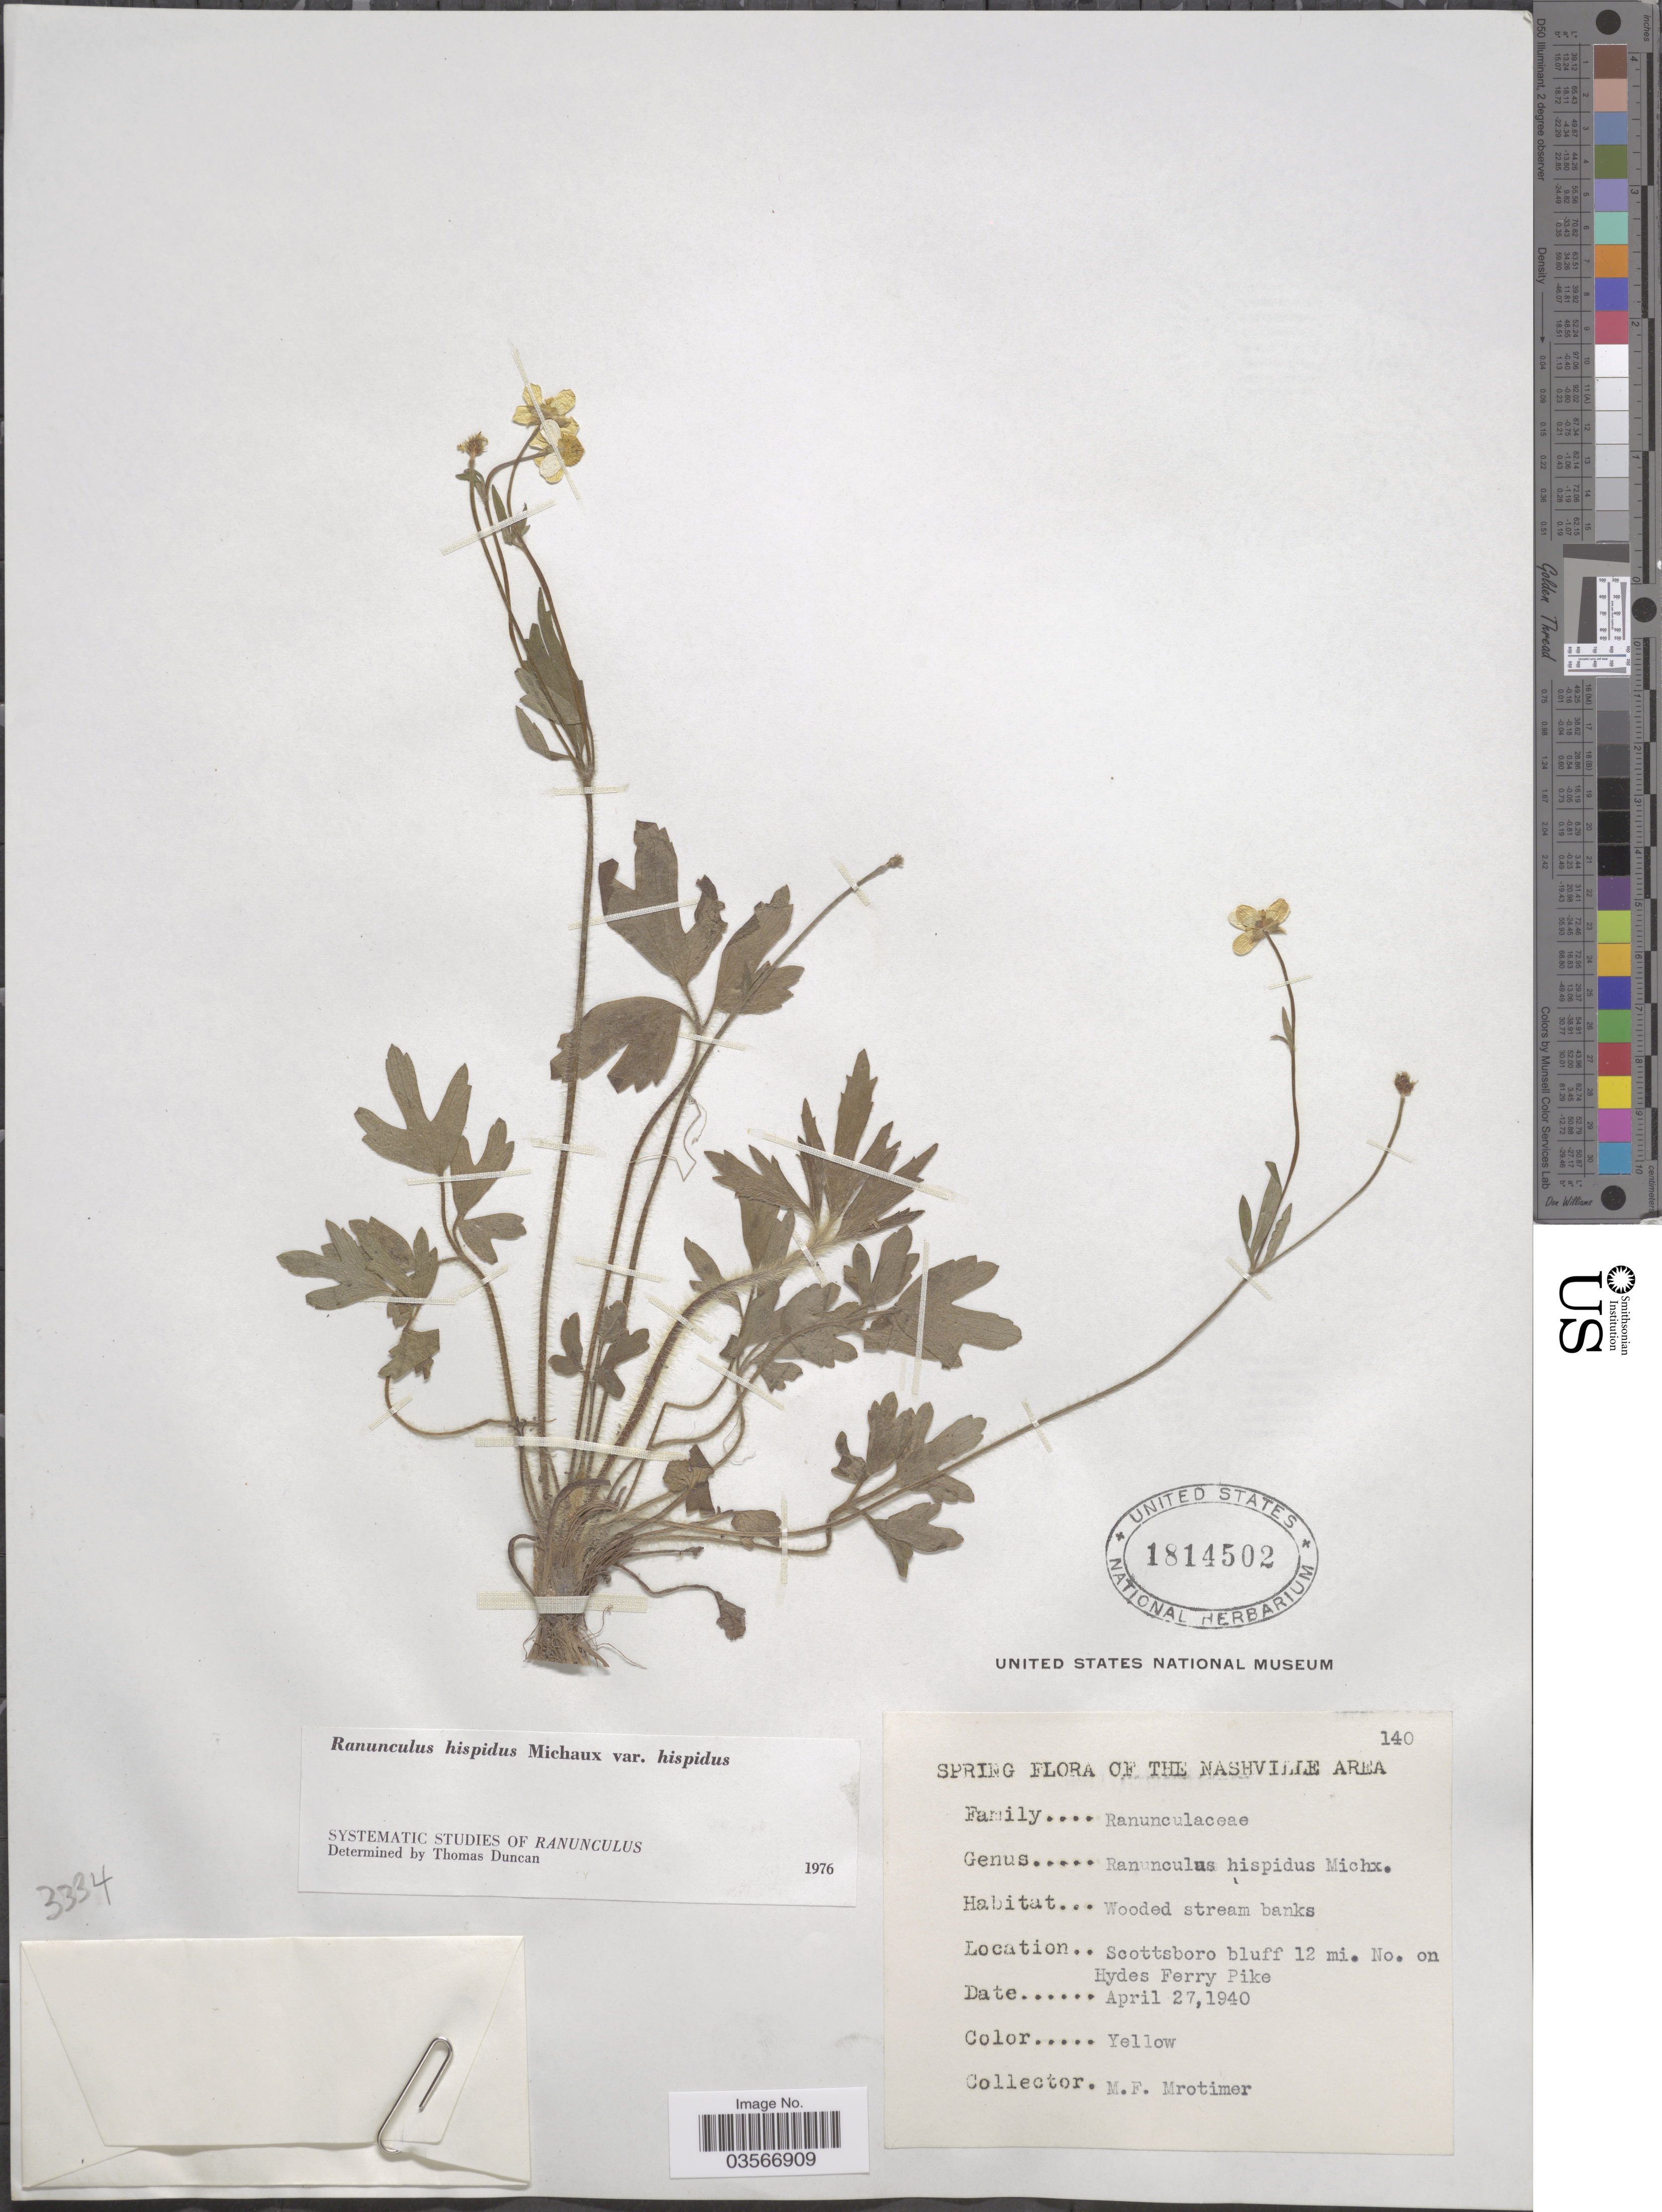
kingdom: Plantae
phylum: Tracheophyta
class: Magnoliopsida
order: Ranunculales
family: Ranunculaceae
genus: Ranunculus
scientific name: Ranunculus hispidus var. hispidus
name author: Michx.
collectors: M. Mortimer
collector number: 140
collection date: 1940-04-27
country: United States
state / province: Tennessee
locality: The Nashville Area. Scottsboro bluff 12 mi. No. on Hydes Ferry Pike.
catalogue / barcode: US 1814502